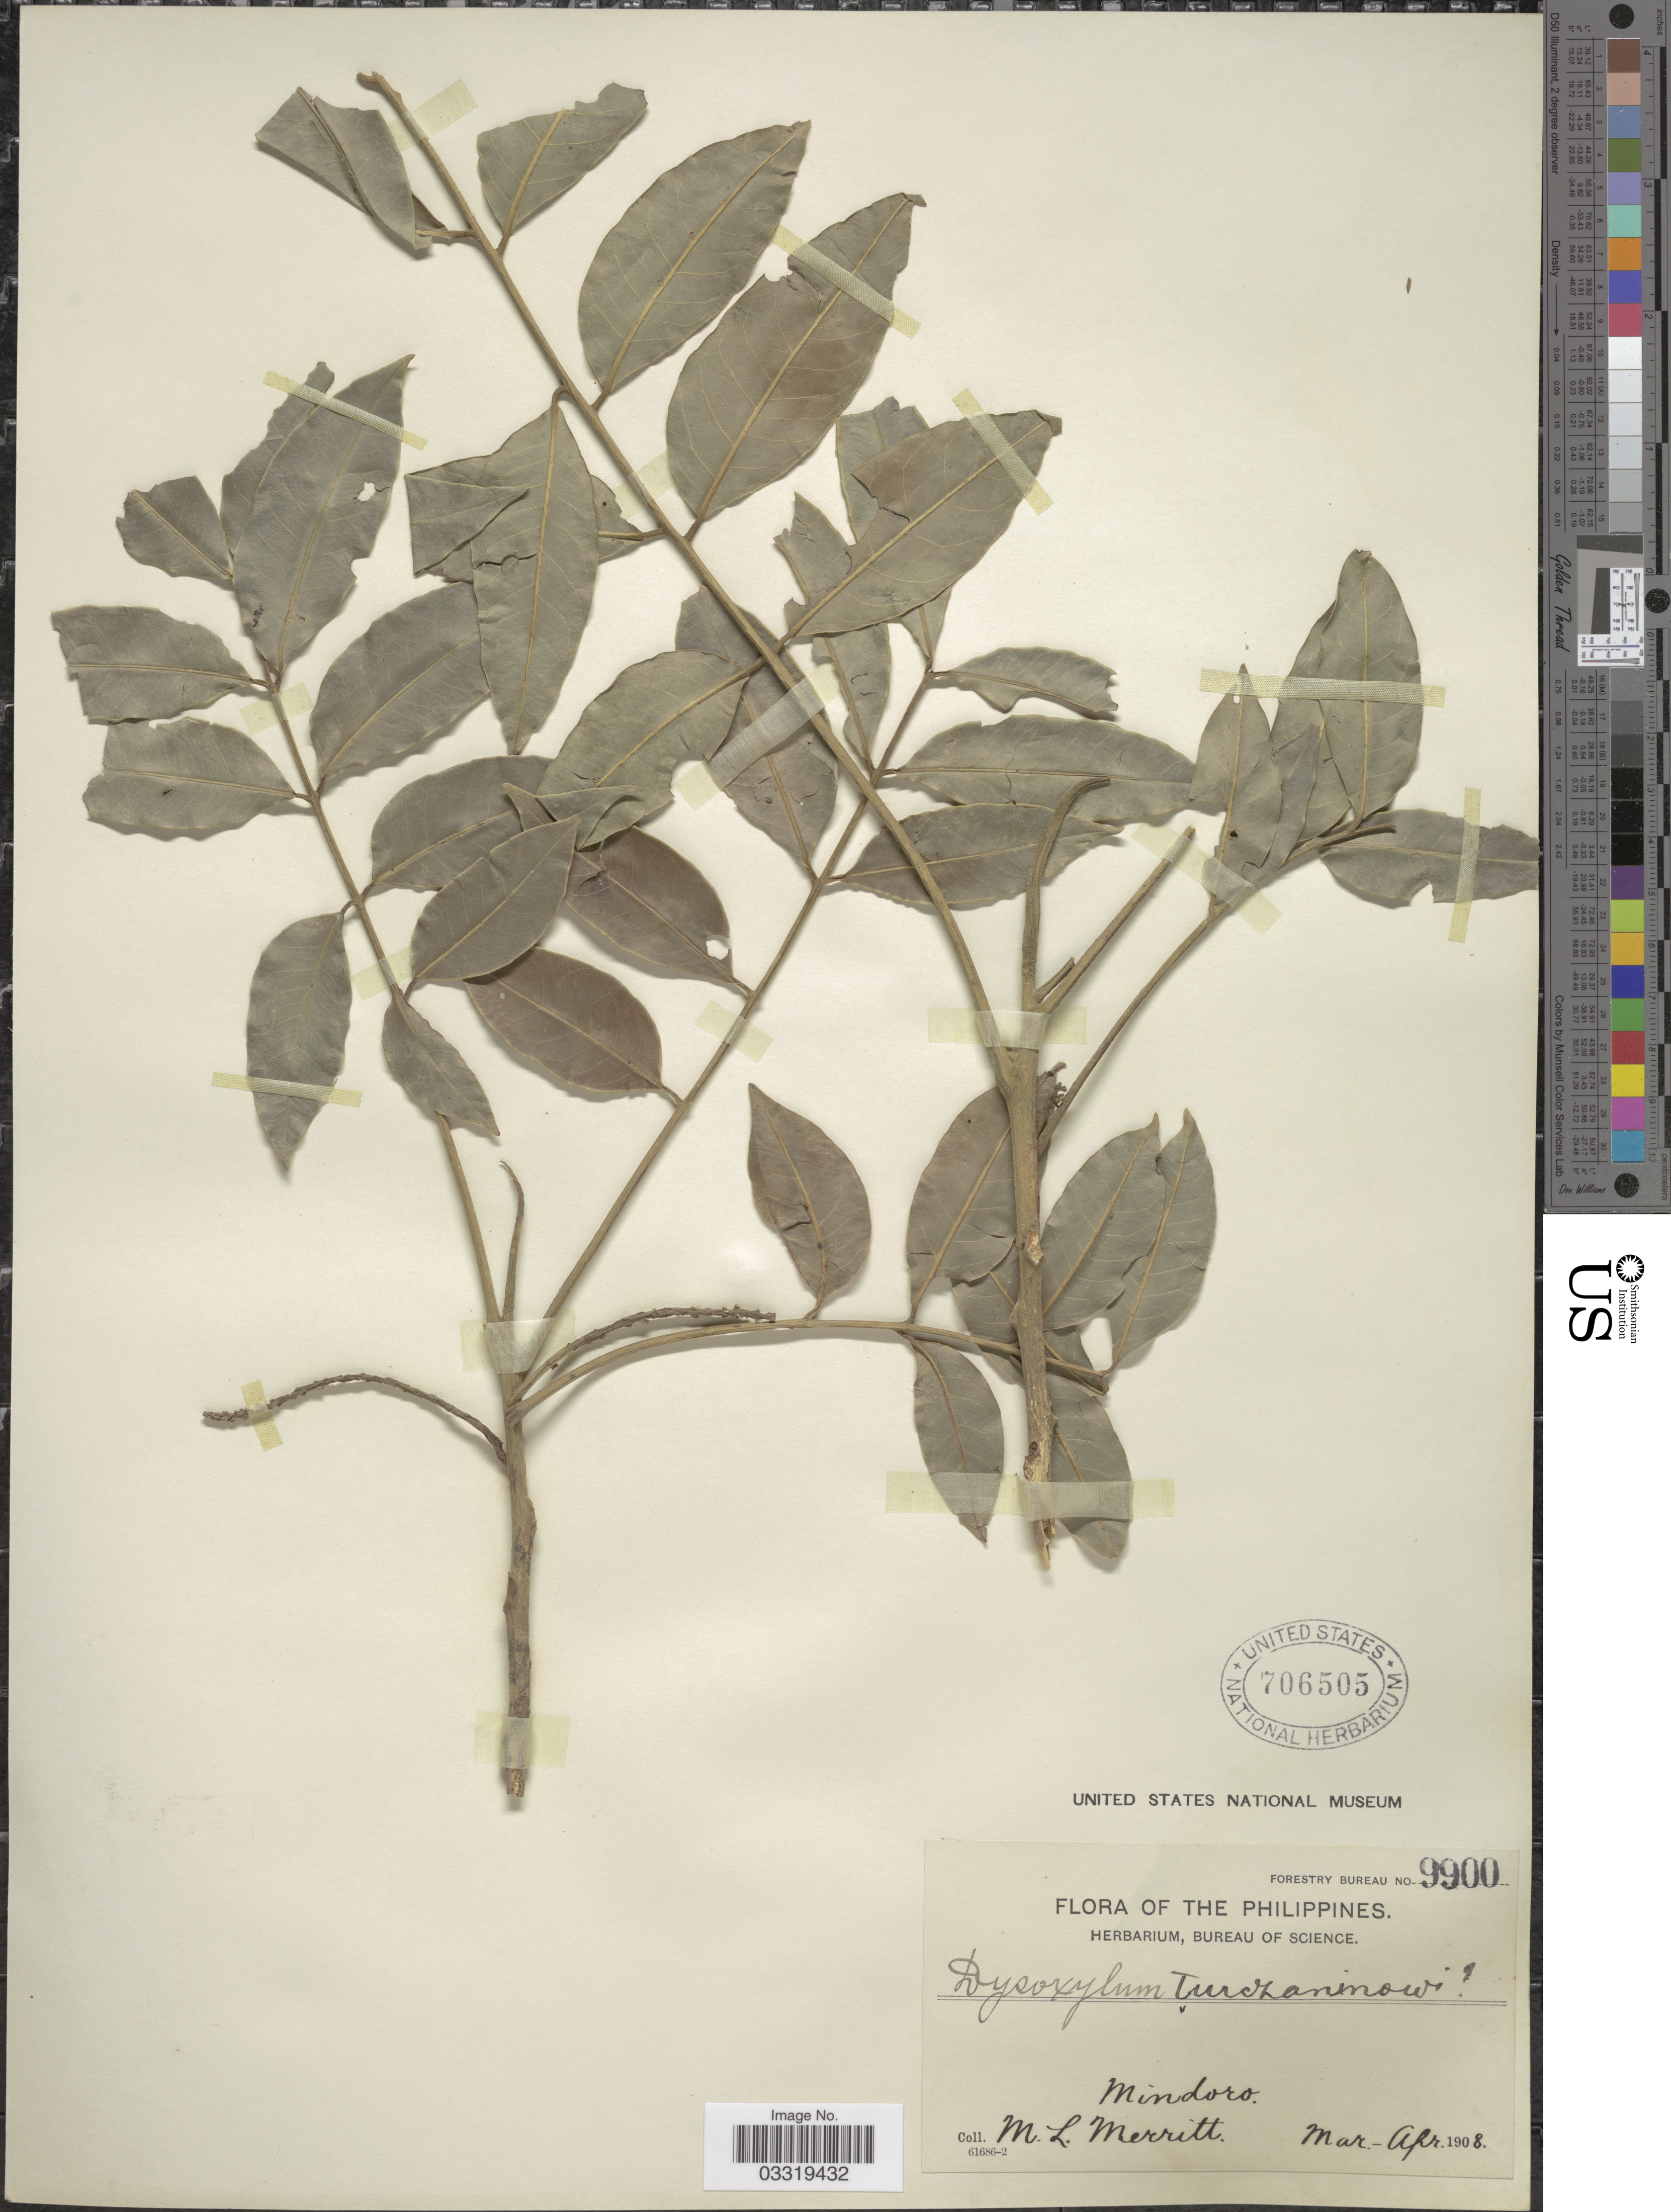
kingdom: Plantae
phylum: Tracheophyta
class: Magnoliopsida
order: Sapindales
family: Meliaceae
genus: Dysoxylum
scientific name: Dysoxylum oppositifolium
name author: F. Muell.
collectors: M. L. Merritt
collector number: Forestry Bureau 9900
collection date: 1908-03/1908-04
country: Philippines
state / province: Mimaropa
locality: Mindoro.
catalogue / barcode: US 706505